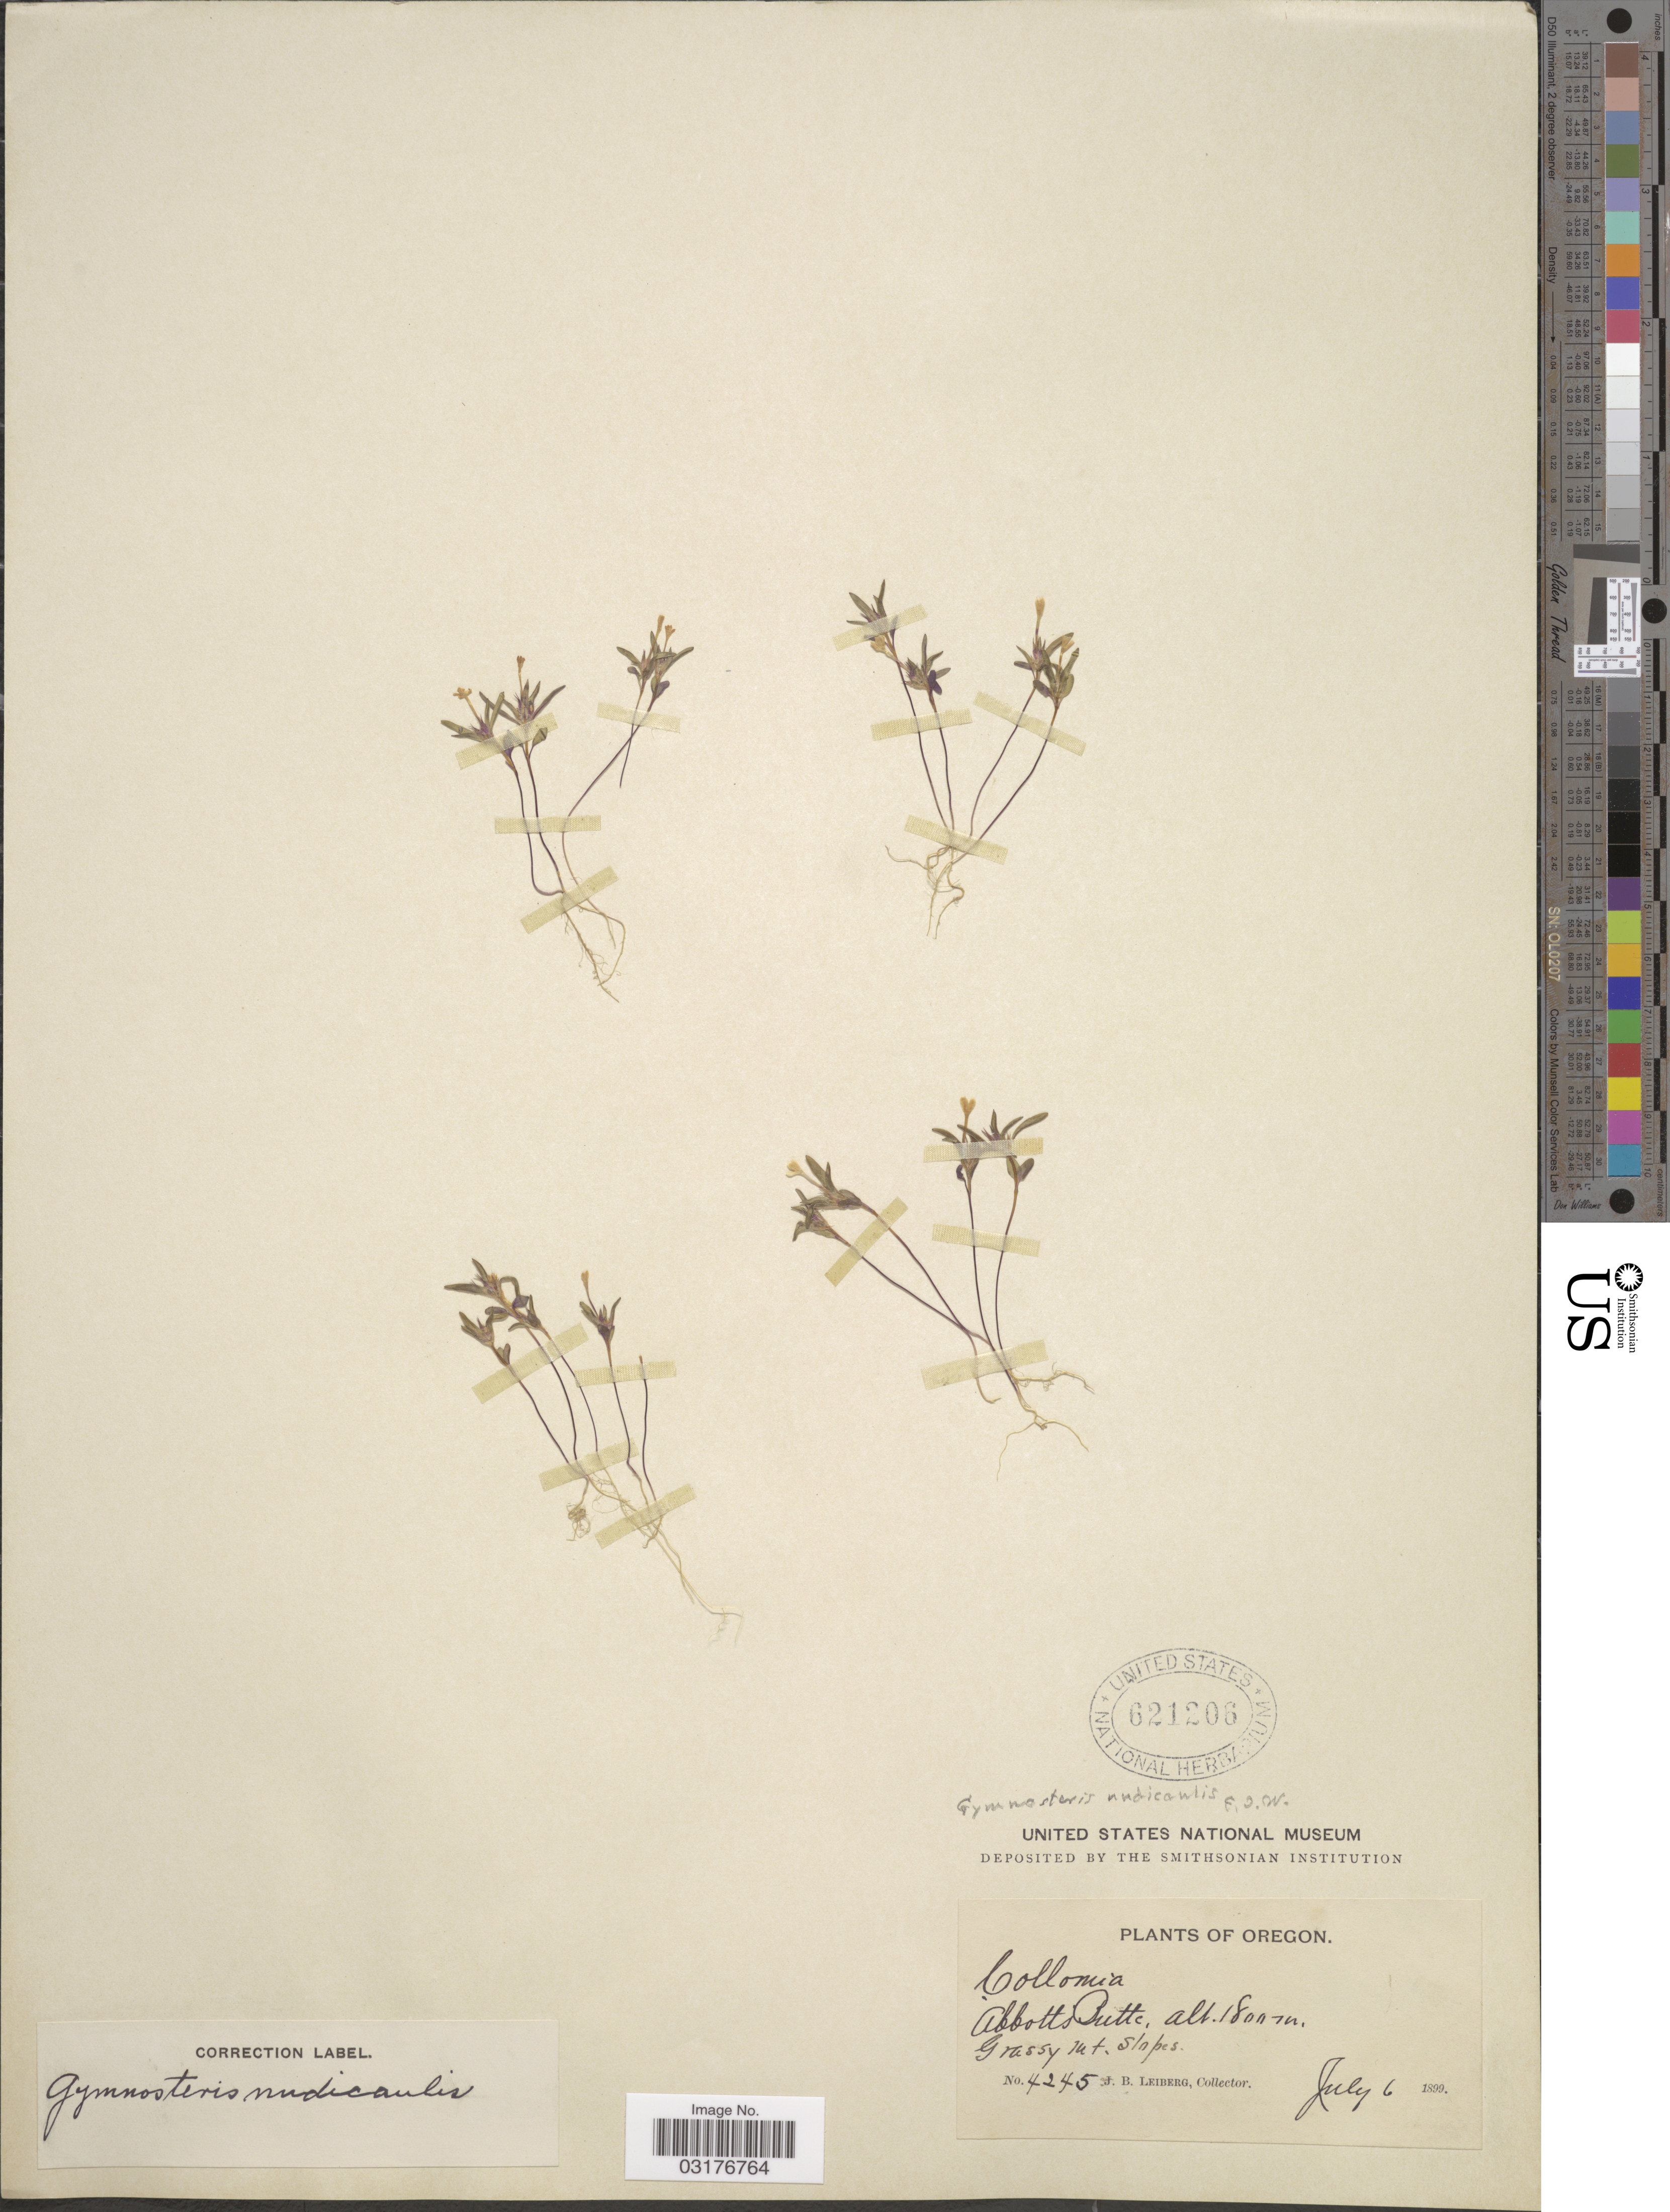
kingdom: Plantae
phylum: Tracheophyta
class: Magnoliopsida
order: Ericales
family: Polemoniaceae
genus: Gymnosteris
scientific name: Gymnosteris nudicaulis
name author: (Hook. & Arn.) Greene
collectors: J. B. Leiberg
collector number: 4245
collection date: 1899-07-06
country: United States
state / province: Oregon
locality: Abbott's Butte.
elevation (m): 1800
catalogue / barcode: US 621206